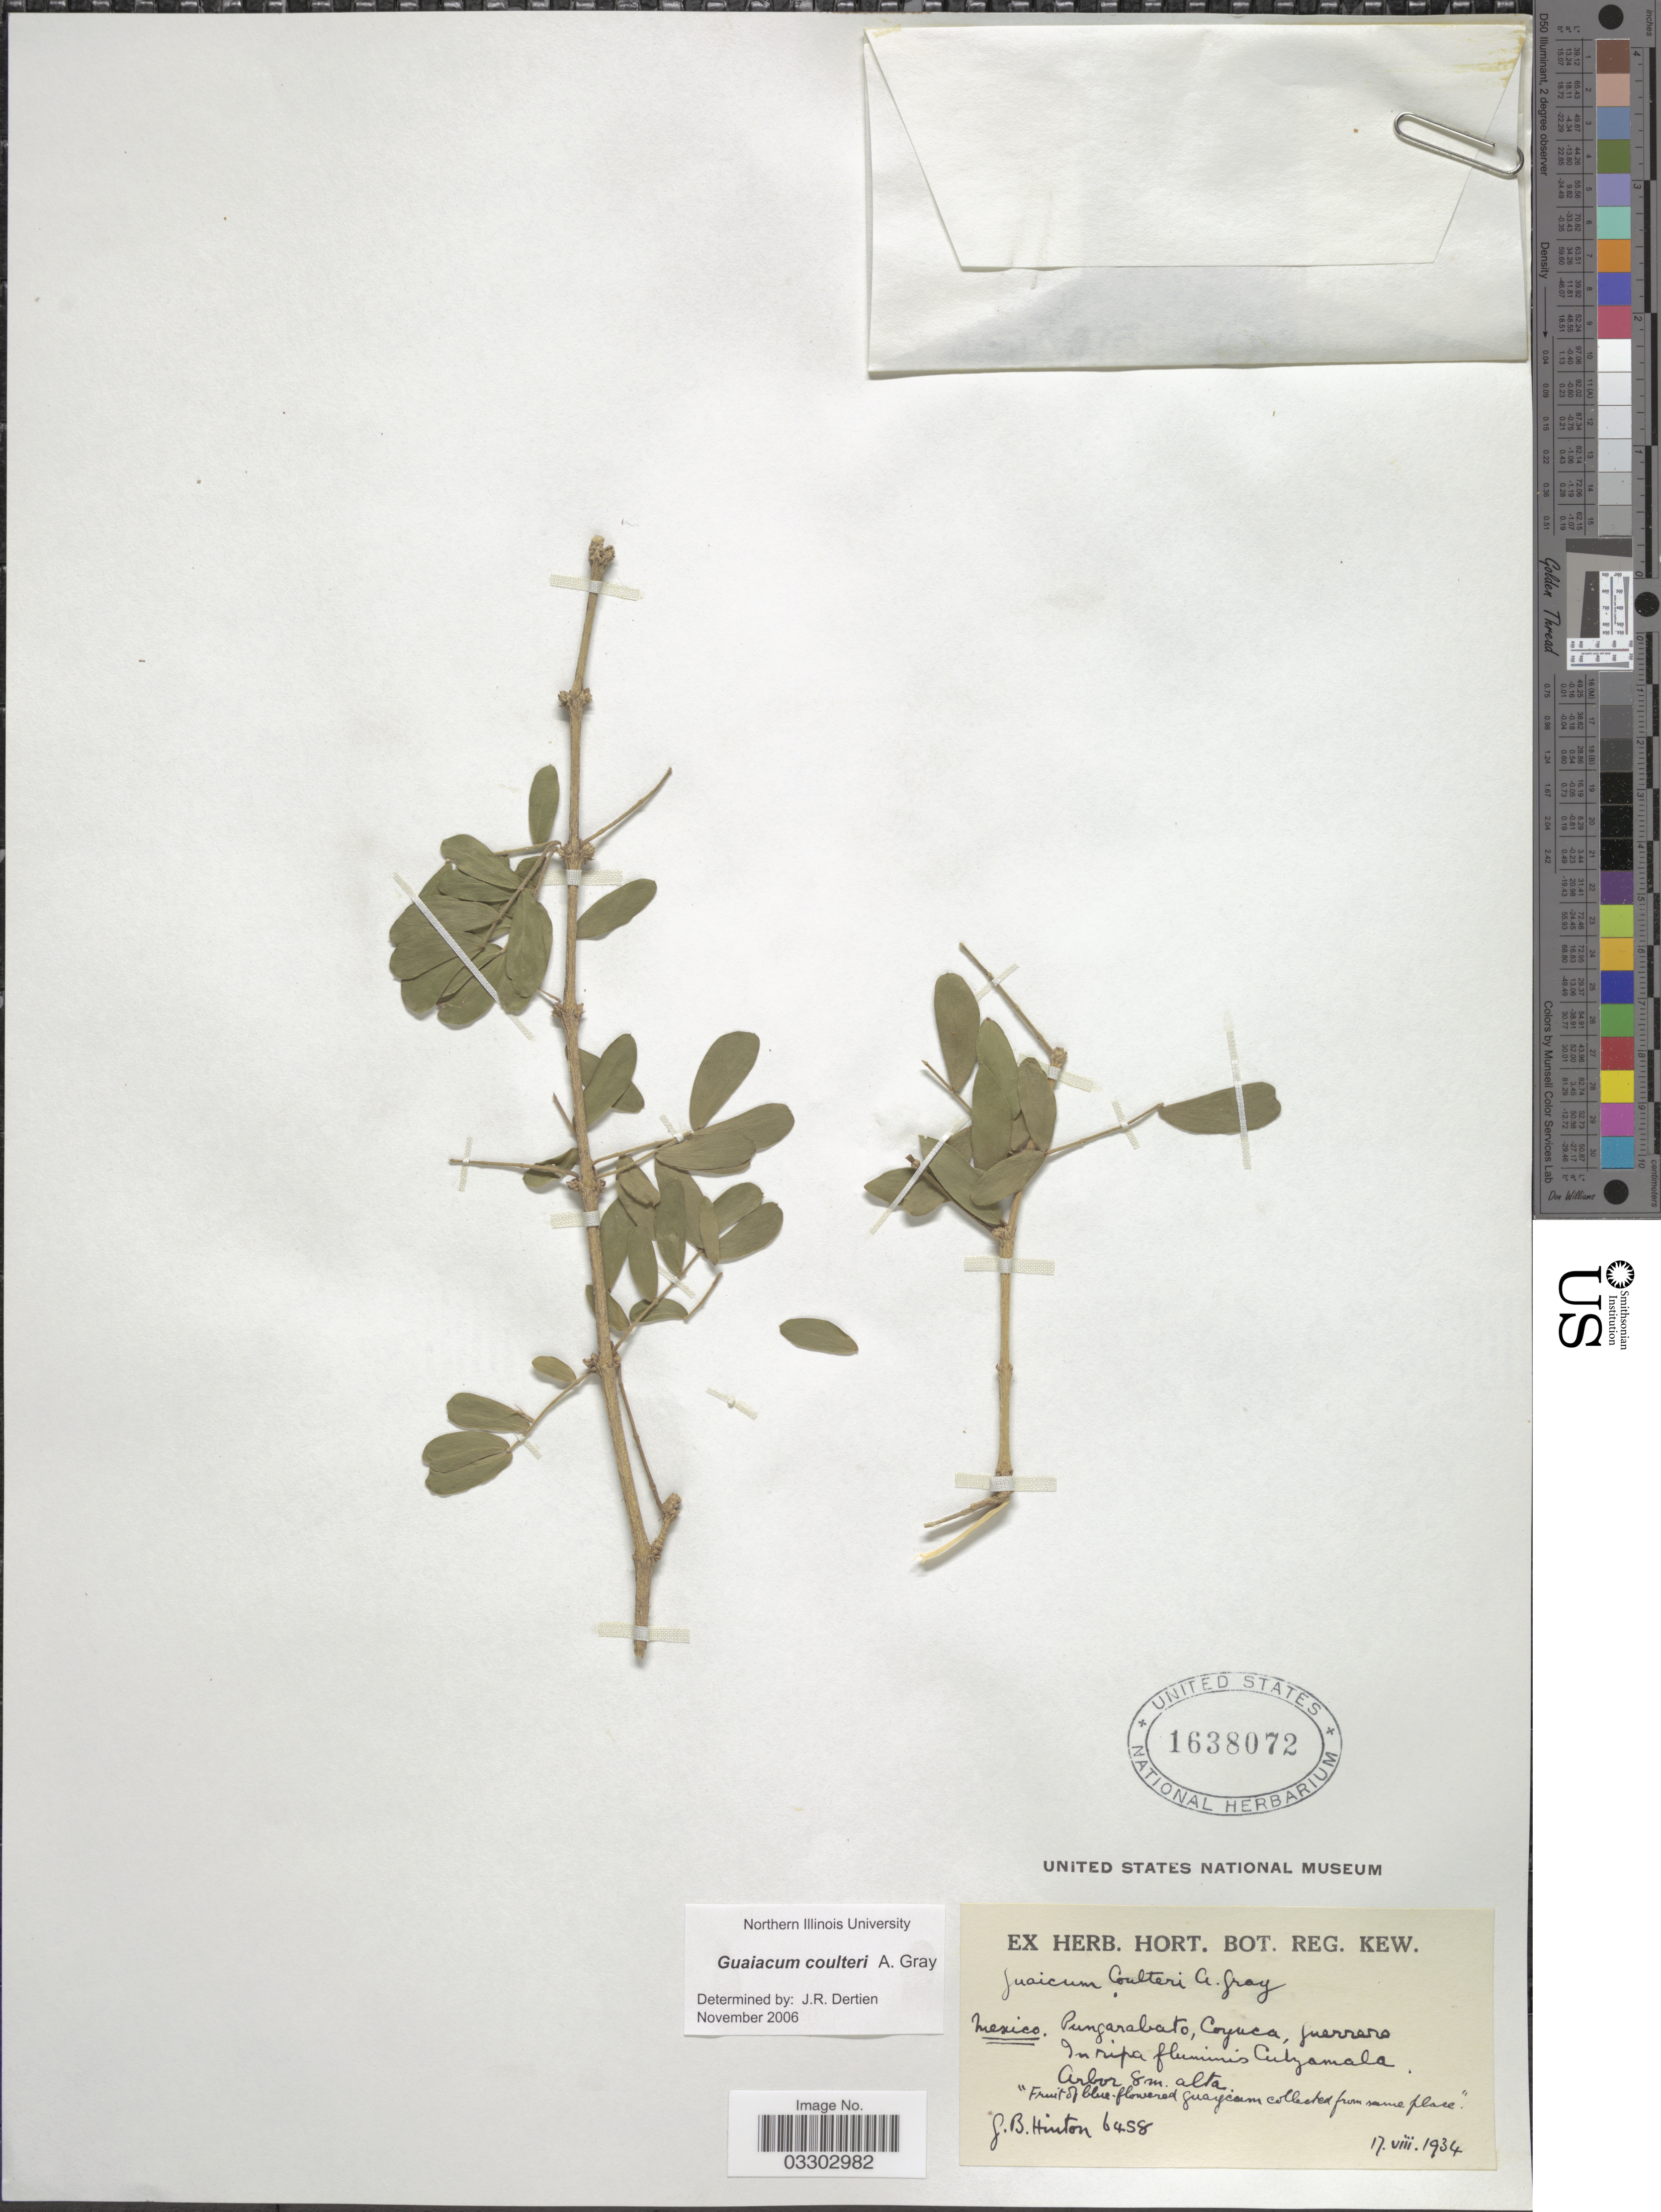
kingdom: Plantae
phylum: Tracheophyta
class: Magnoliopsida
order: Zygophyllales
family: Zygophyllaceae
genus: Guaiacum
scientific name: Guaiacum coulteri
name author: A. Gray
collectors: G. B. Hinton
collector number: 6458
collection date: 1934-08-17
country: Mexico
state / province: Guerrero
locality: Pungarabato, Coyuca. In ripa fluminis Cutzamala.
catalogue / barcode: US 1638072